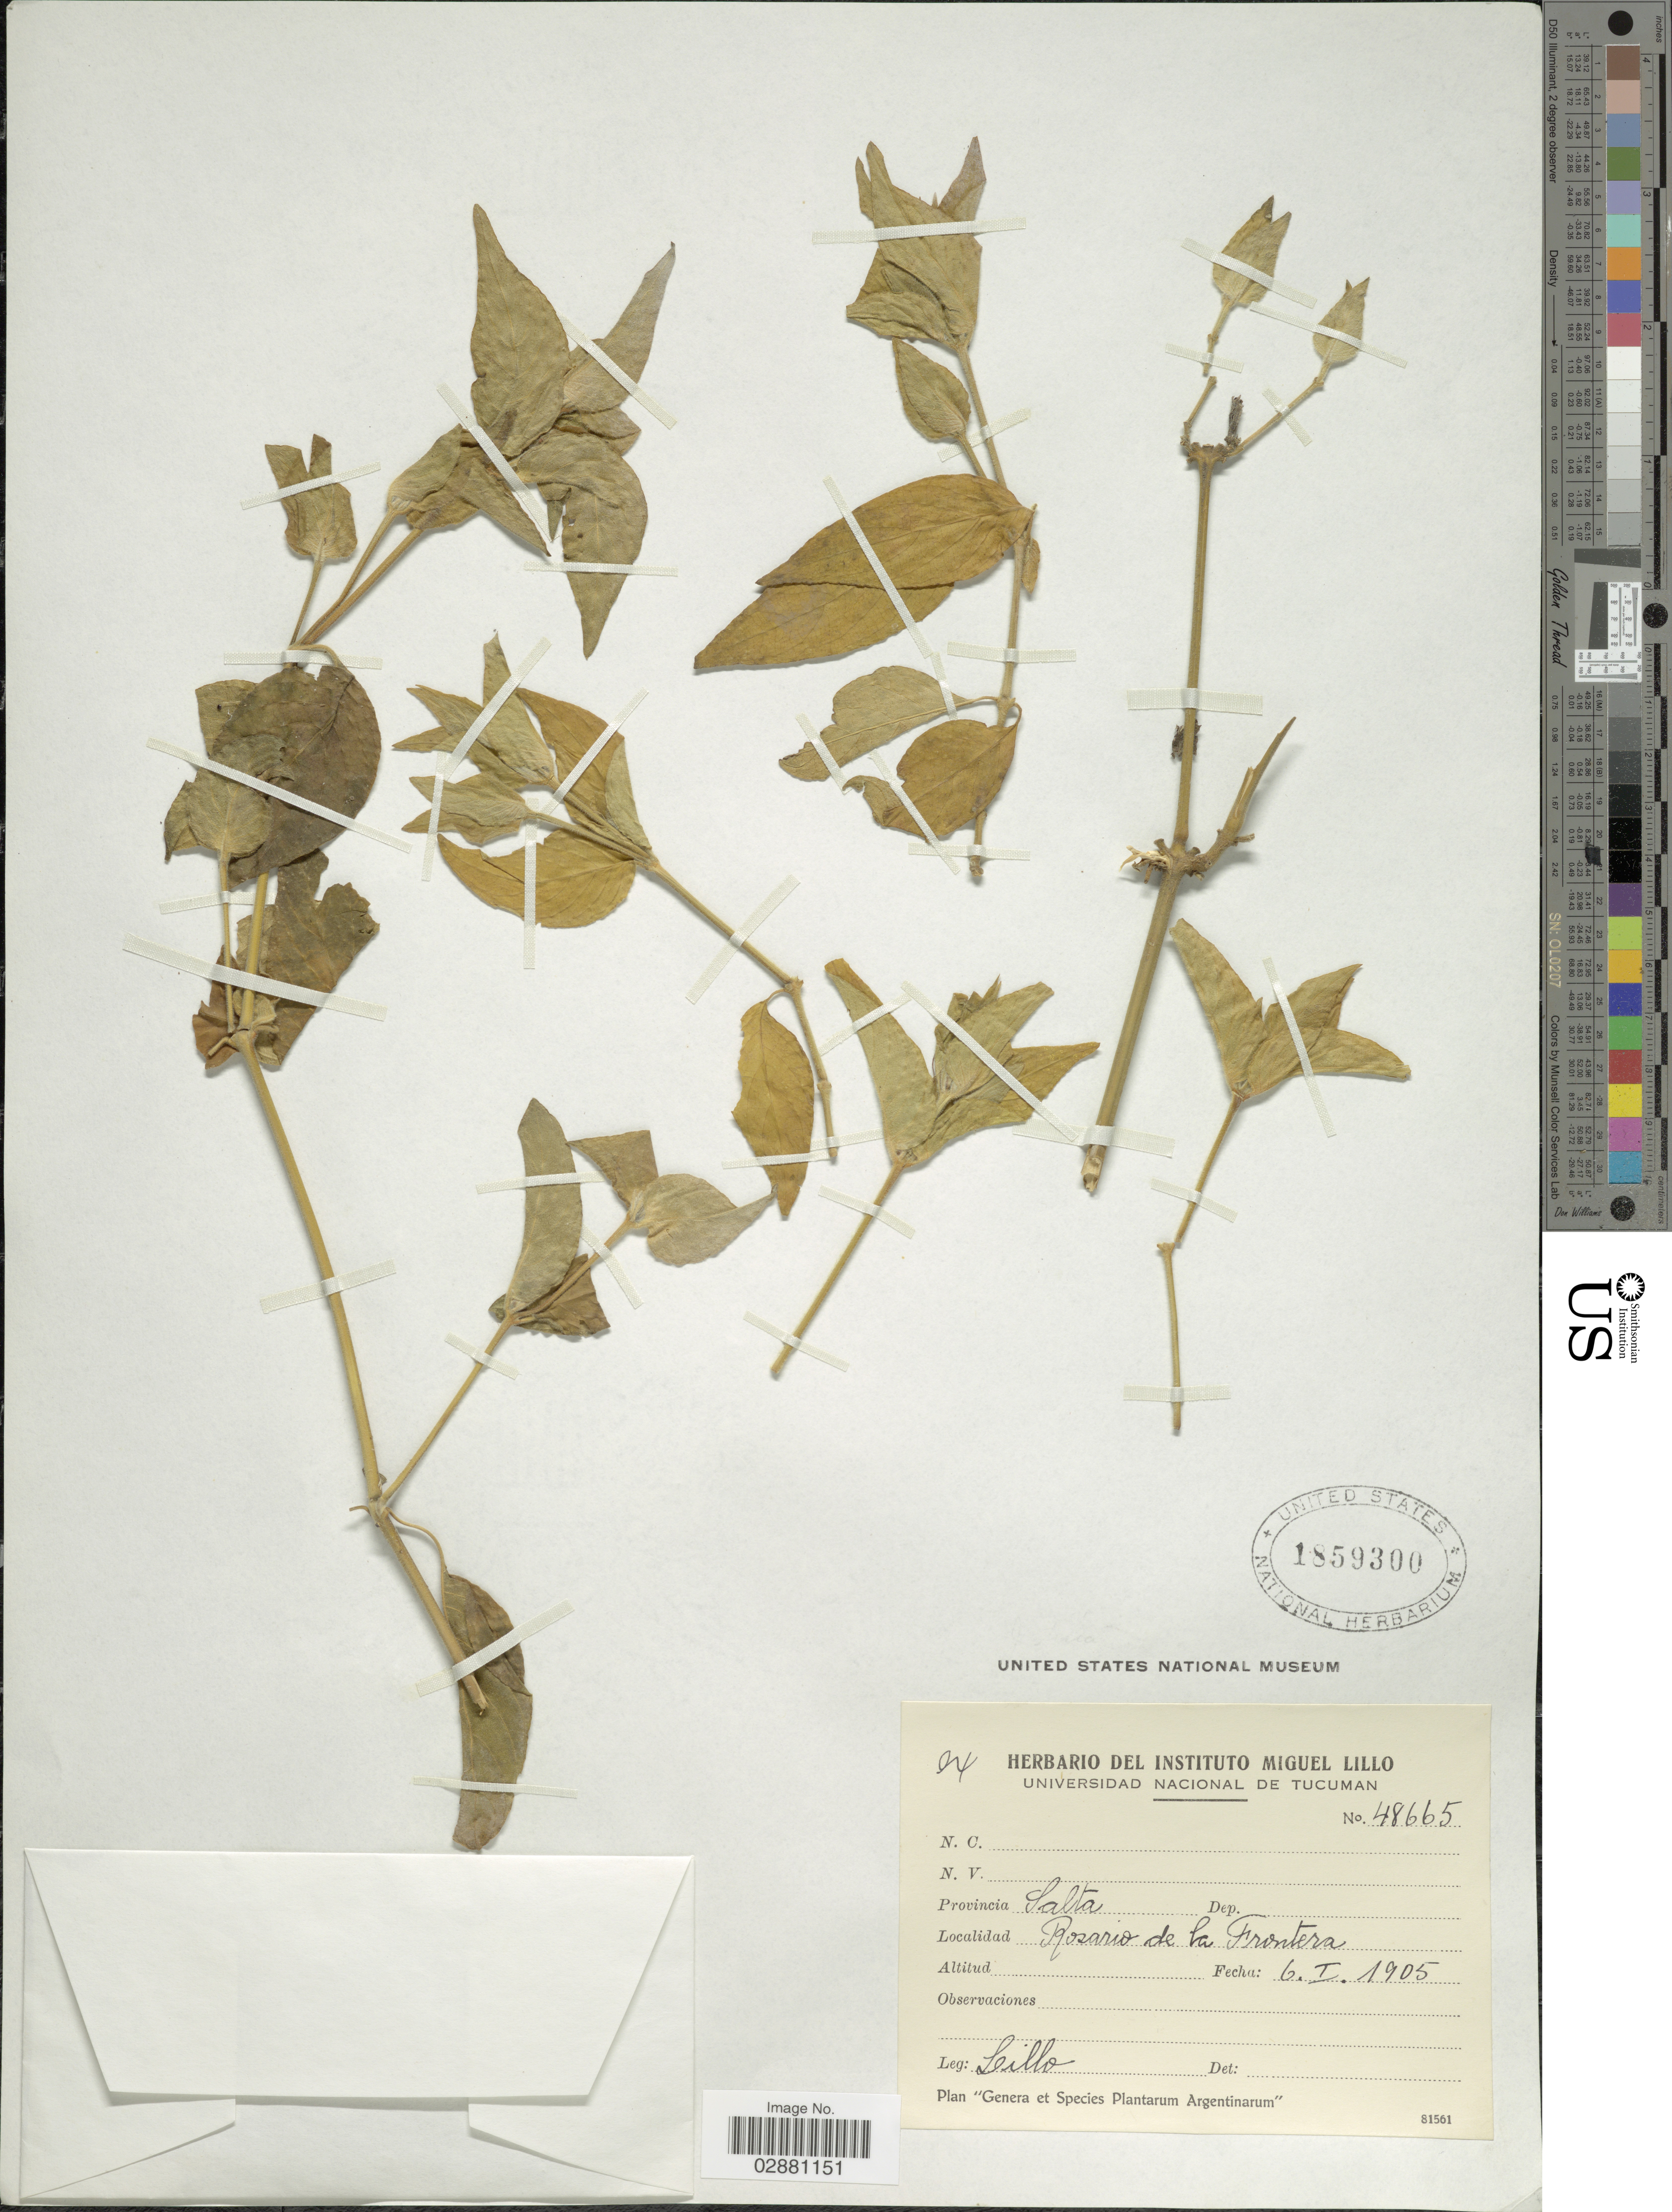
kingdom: Plantae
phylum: Tracheophyta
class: Magnoliopsida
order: Lamiales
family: Acanthaceae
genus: Justicia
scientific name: Justicia thunbergioides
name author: (Lindau) Leonard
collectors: -. Lillo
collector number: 48665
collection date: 1905-01-06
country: Argentina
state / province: Salta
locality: Provincia Salta. Rosario de la Frontera.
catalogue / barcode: US 1859300